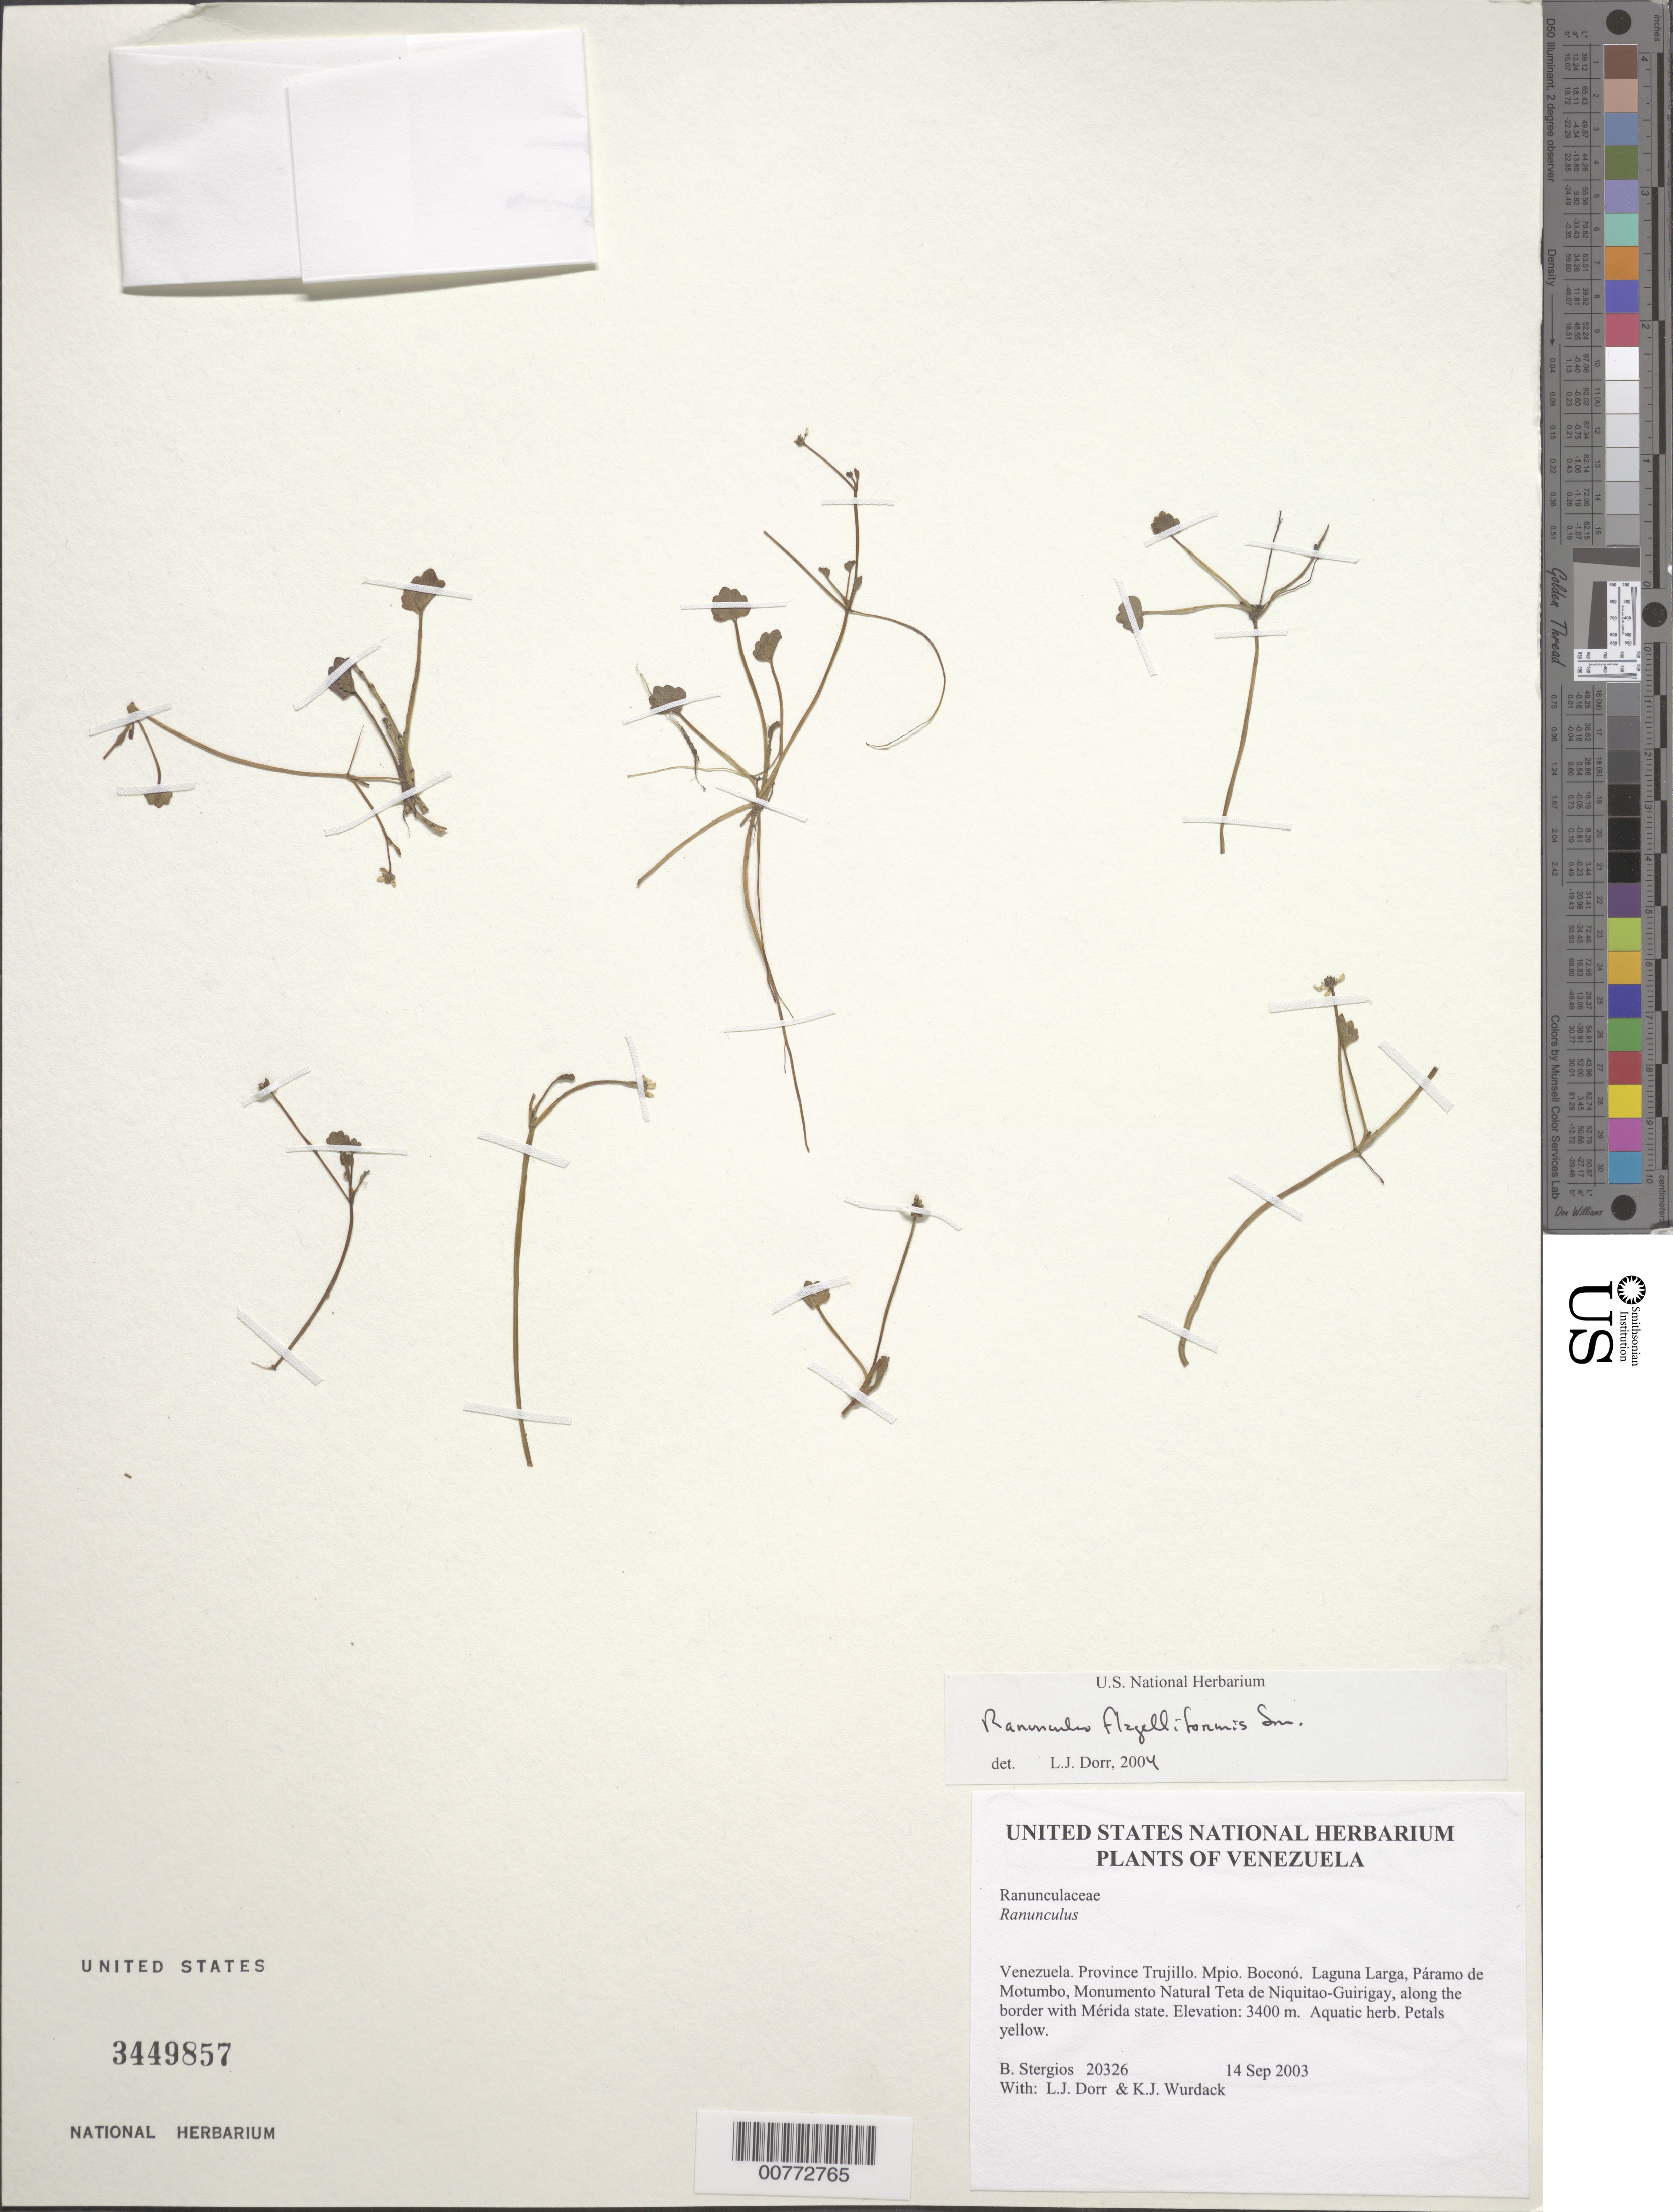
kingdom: Plantae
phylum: Tracheophyta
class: Magnoliopsida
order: Ranunculales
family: Ranunculaceae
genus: Ranunculus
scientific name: Ranunculus flagelliformis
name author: Sm.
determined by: Dorr, L. J., (BOT), Smithsonian Institution - National Museum of Natural History (UNITED STATES)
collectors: B. G. Stergios, L. J. Dorr & K. Wurdack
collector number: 20326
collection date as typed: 14 Sep 2003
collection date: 2003-09-14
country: Venezuela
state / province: Trujillo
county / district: Boconó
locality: Laguna Larga, Páramo de Motumbo, Monumento Natural Teta de Niquitao-Guirigay, along the border with Mérida state.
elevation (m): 3400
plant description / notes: PORT, US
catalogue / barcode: US 3449857